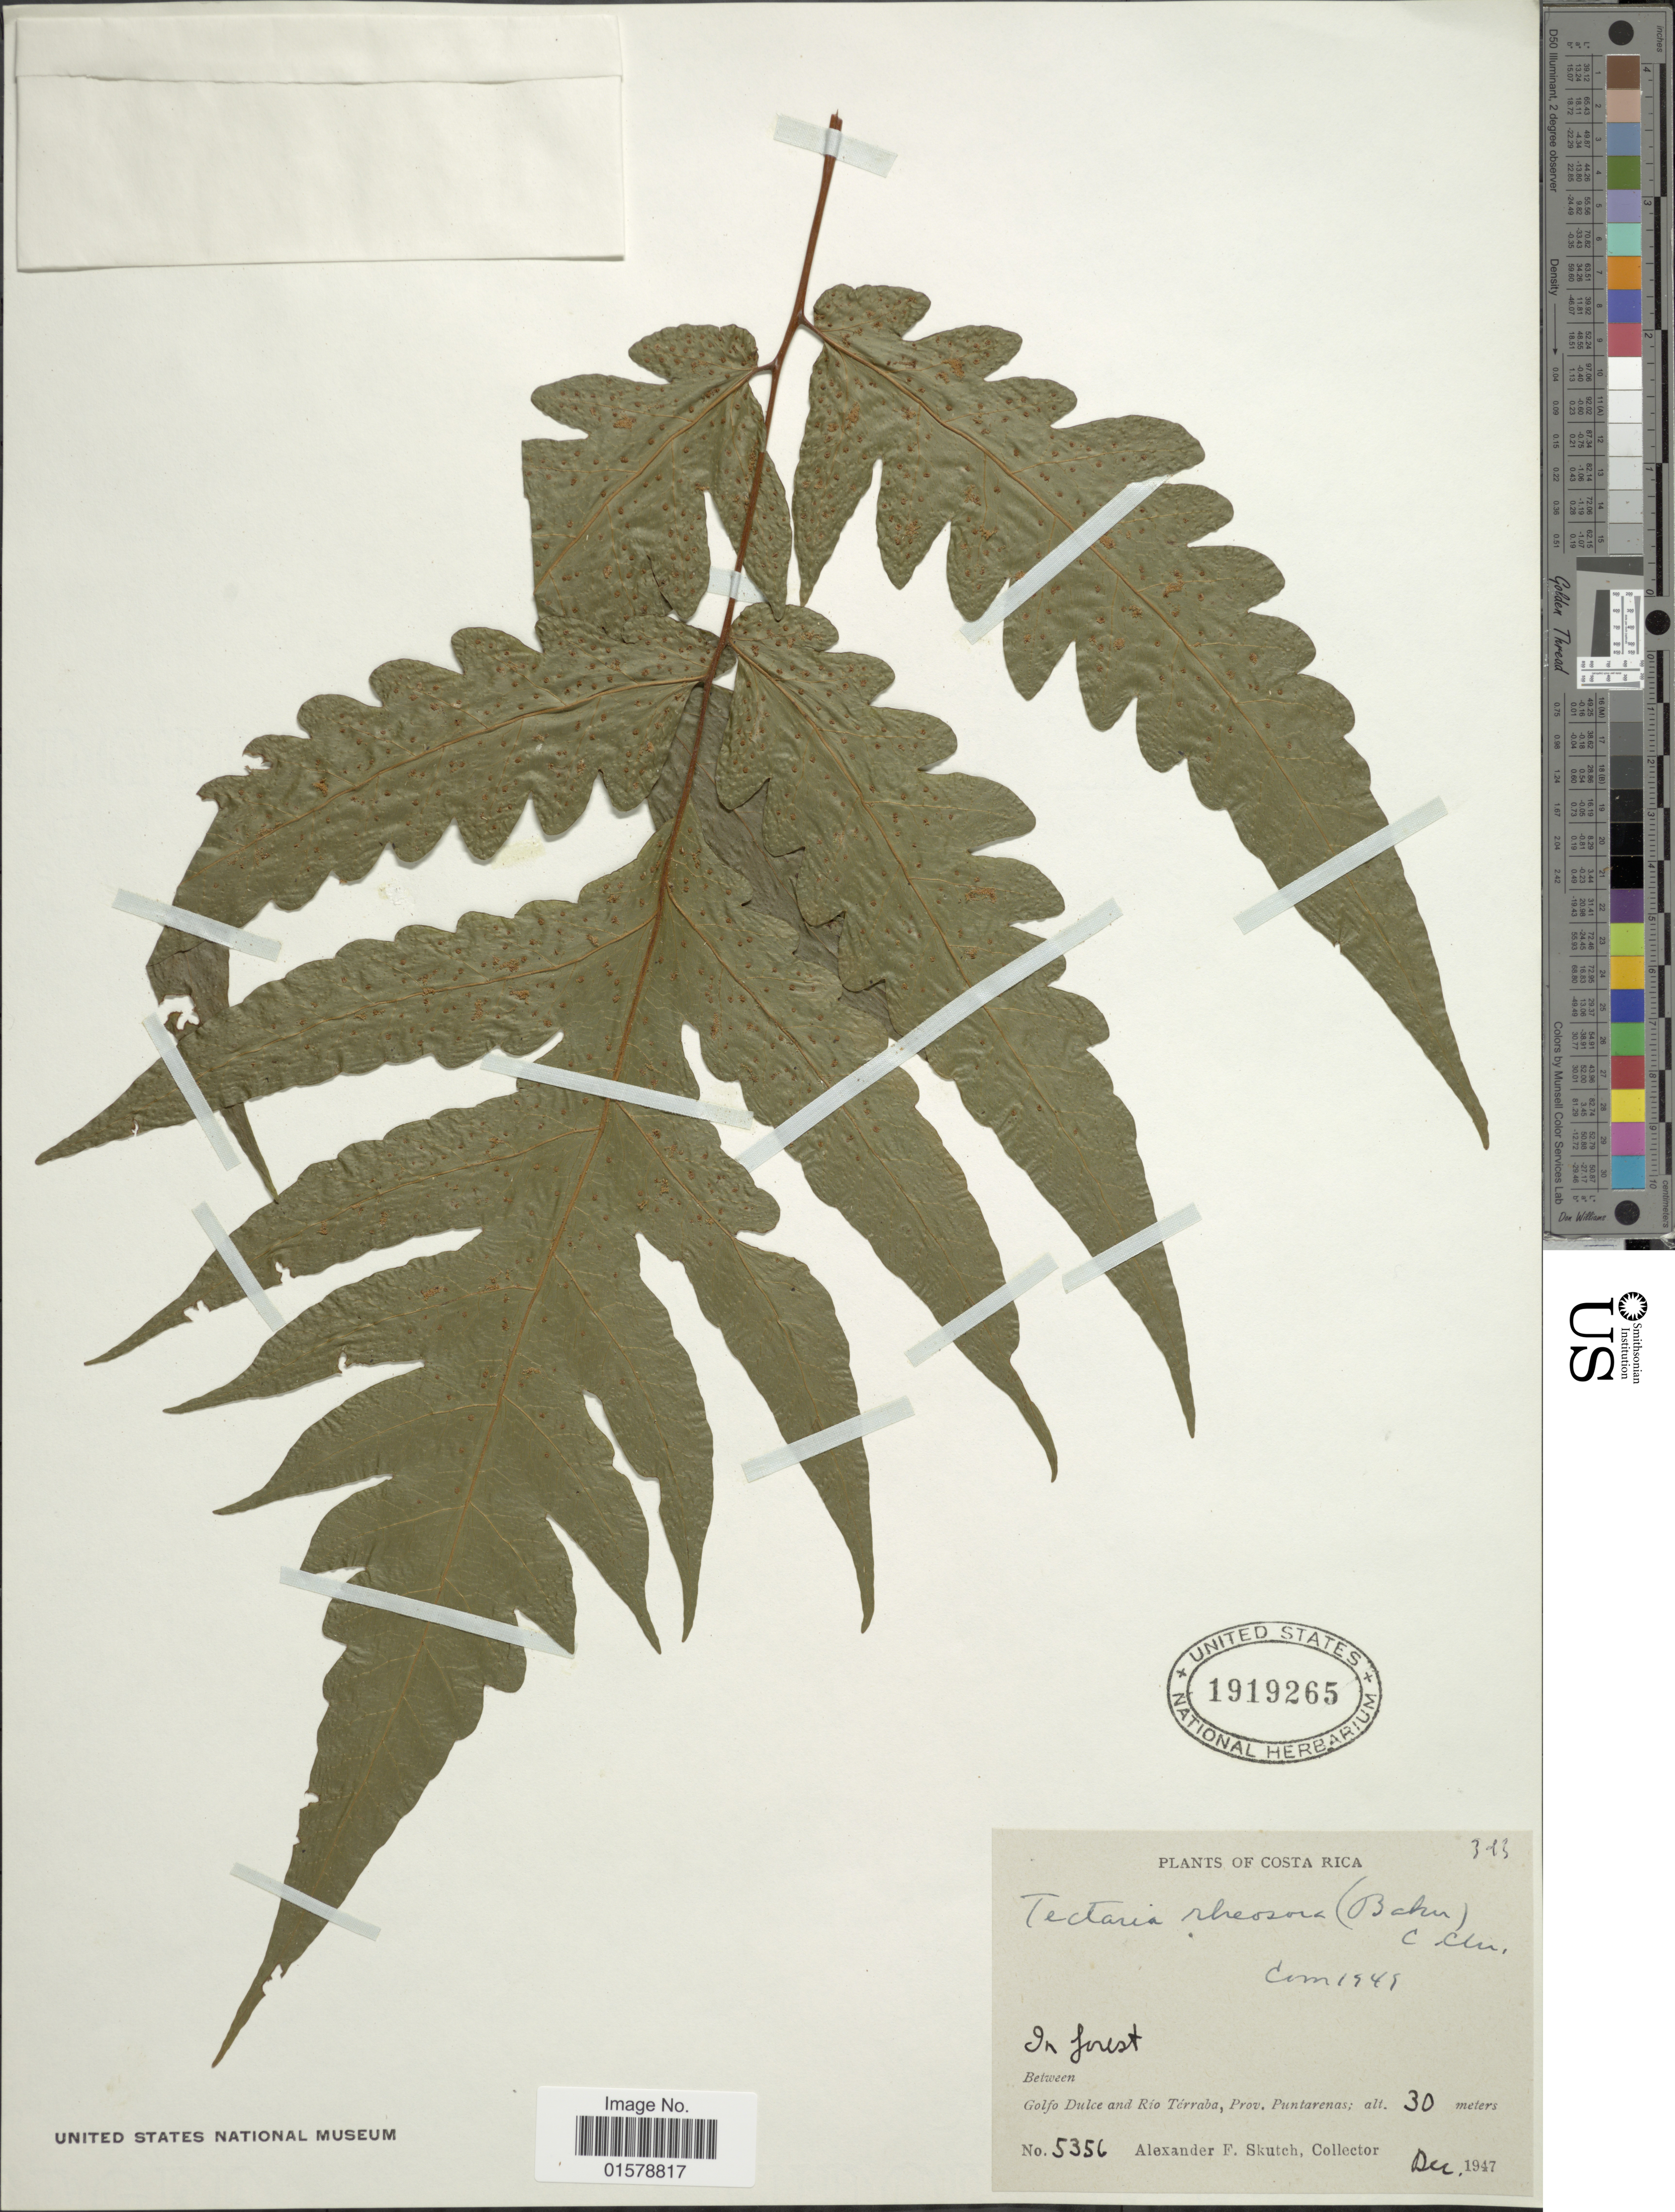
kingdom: Plantae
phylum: Tracheophyta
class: Polypodiopsida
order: Polypodiales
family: Tectariaceae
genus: Tectaria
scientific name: Tectaria rivalis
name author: (Mett. ex Kuhn) C. Chr.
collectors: A. F. Skutch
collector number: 5356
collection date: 1947-12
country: Costa Rica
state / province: Puntarenas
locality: Between Golfo Dulce and Rio Terraba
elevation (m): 30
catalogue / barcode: US 1919265